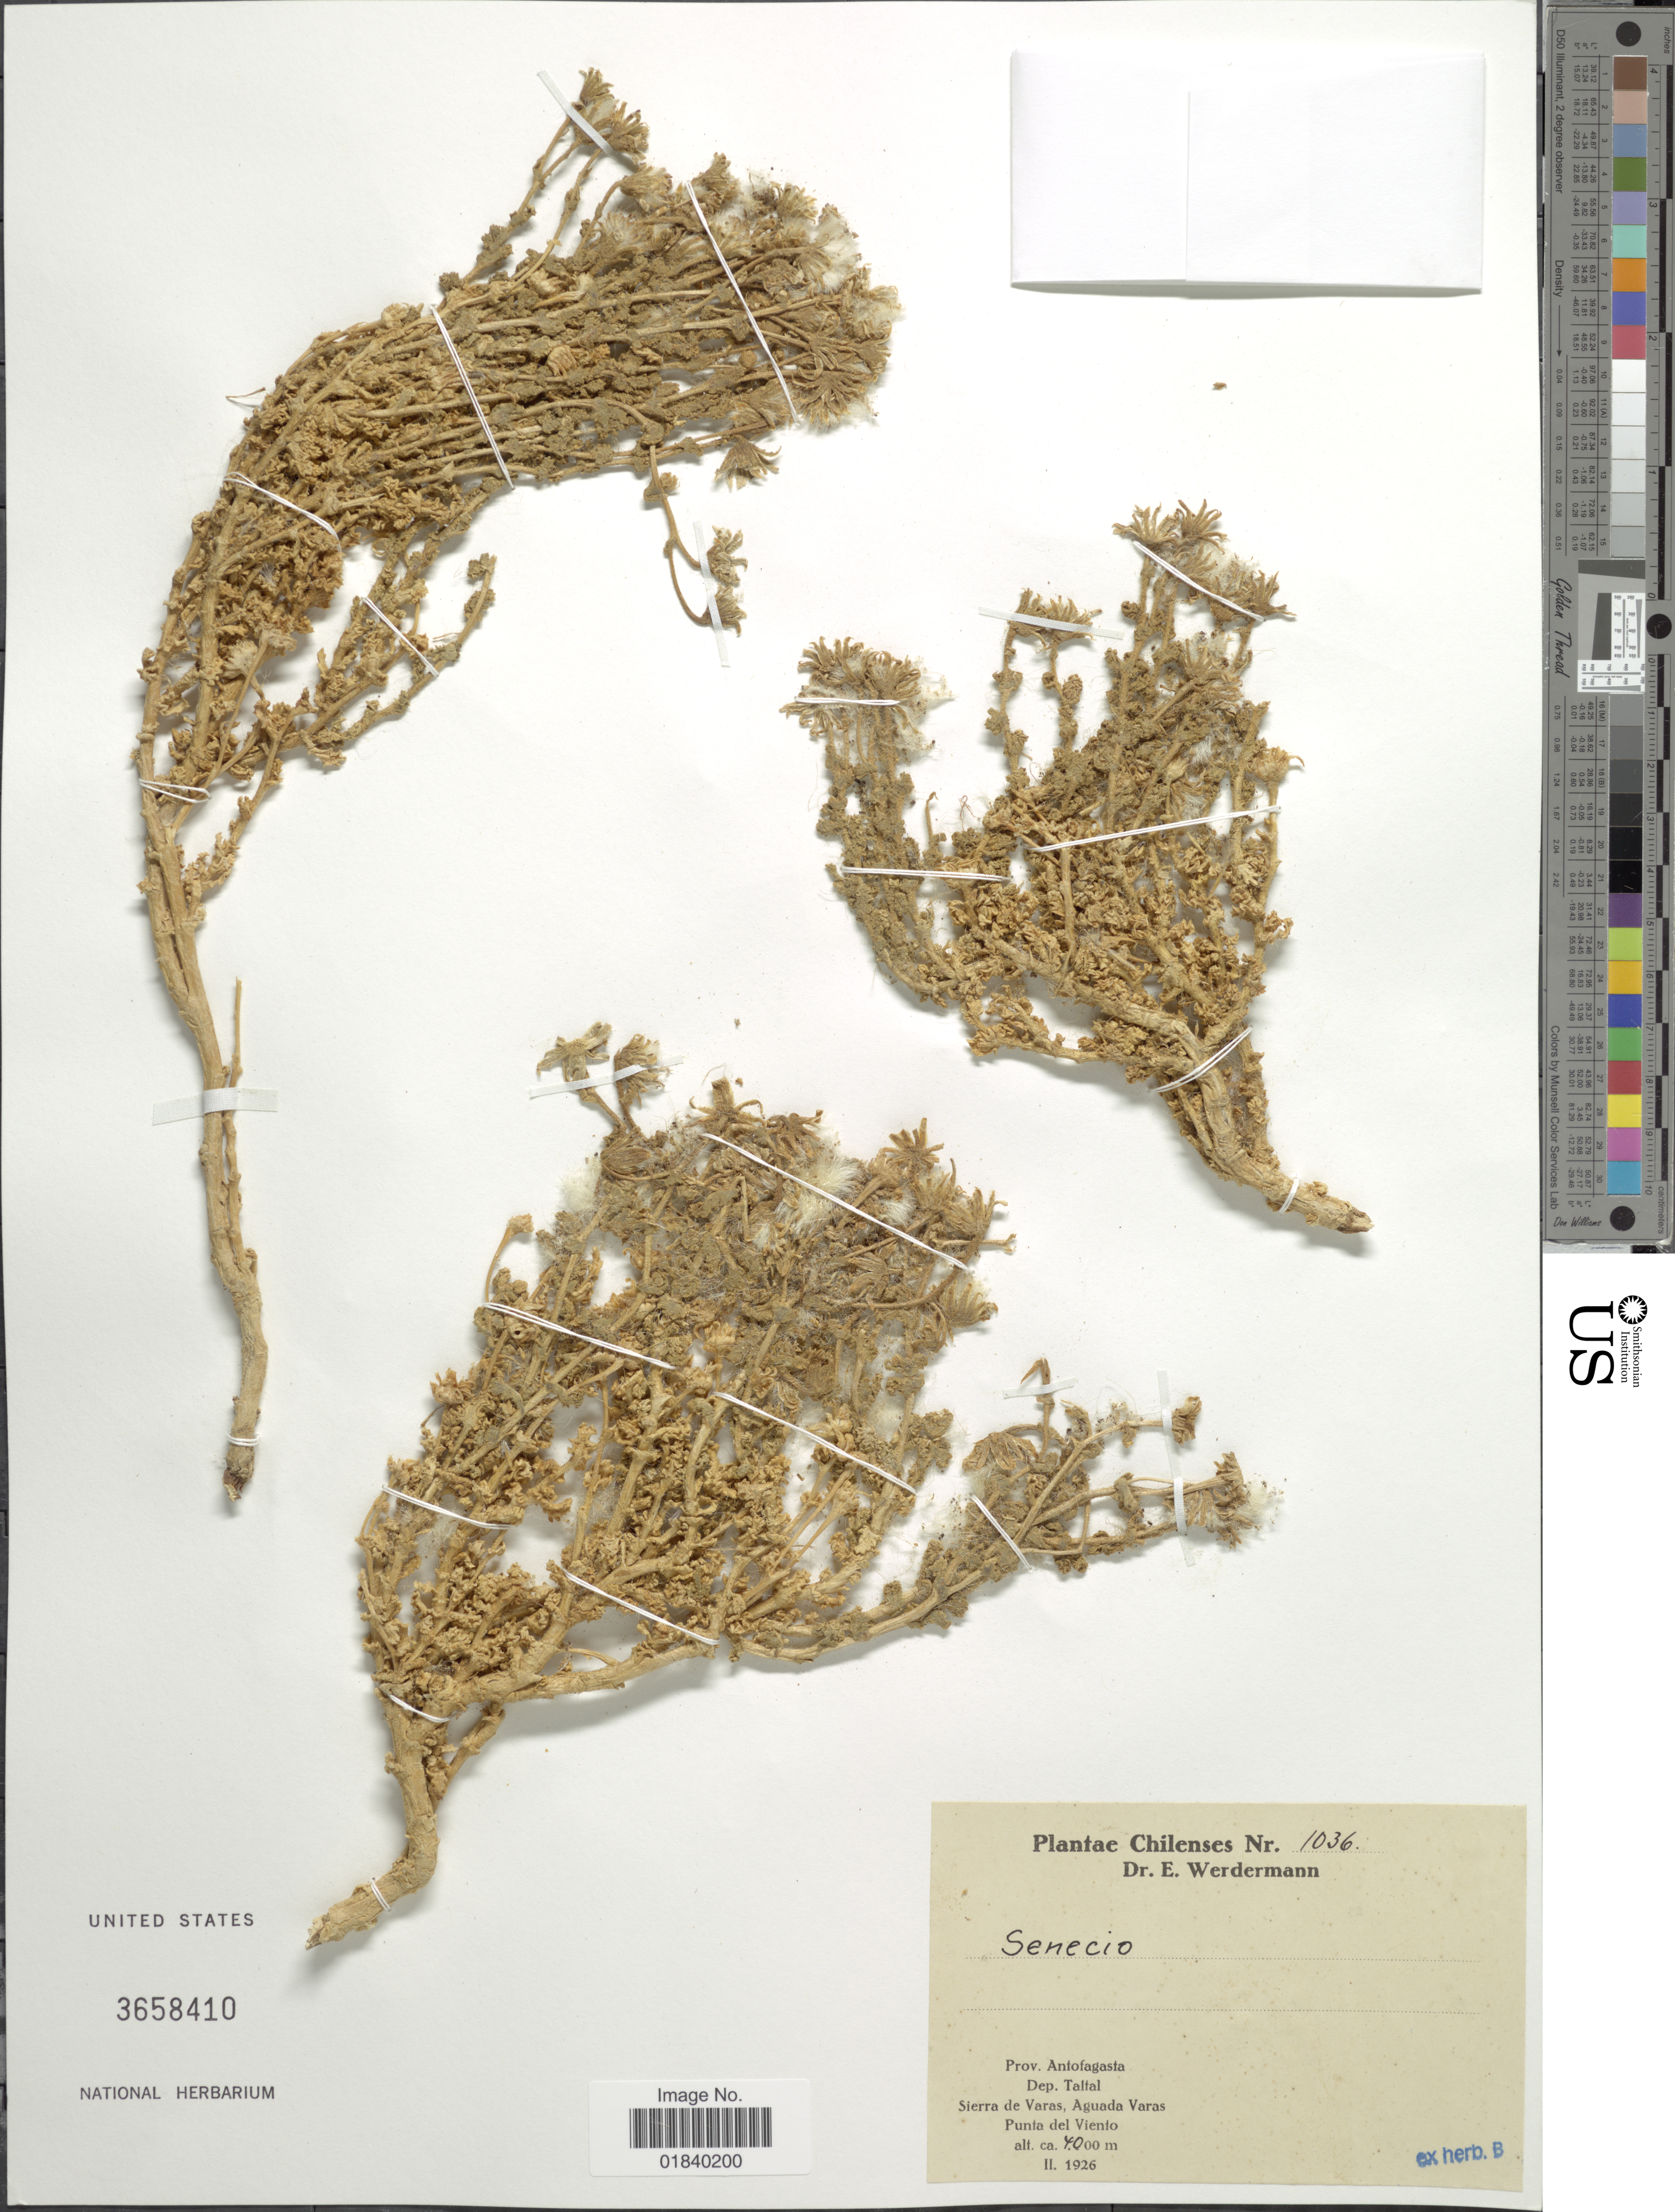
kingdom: Plantae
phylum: Tracheophyta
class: Magnoliopsida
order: Asterales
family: Asteraceae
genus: Senecio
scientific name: Senecio sp.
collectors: E. Werdermann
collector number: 1036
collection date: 1926-02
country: Chile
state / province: Antofagasta (II)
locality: Prov. Antofagasta. Dep. Taltal. Sierra de Varas, Aguada Varas, Punta del Viento.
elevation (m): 4000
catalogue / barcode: US 3658410